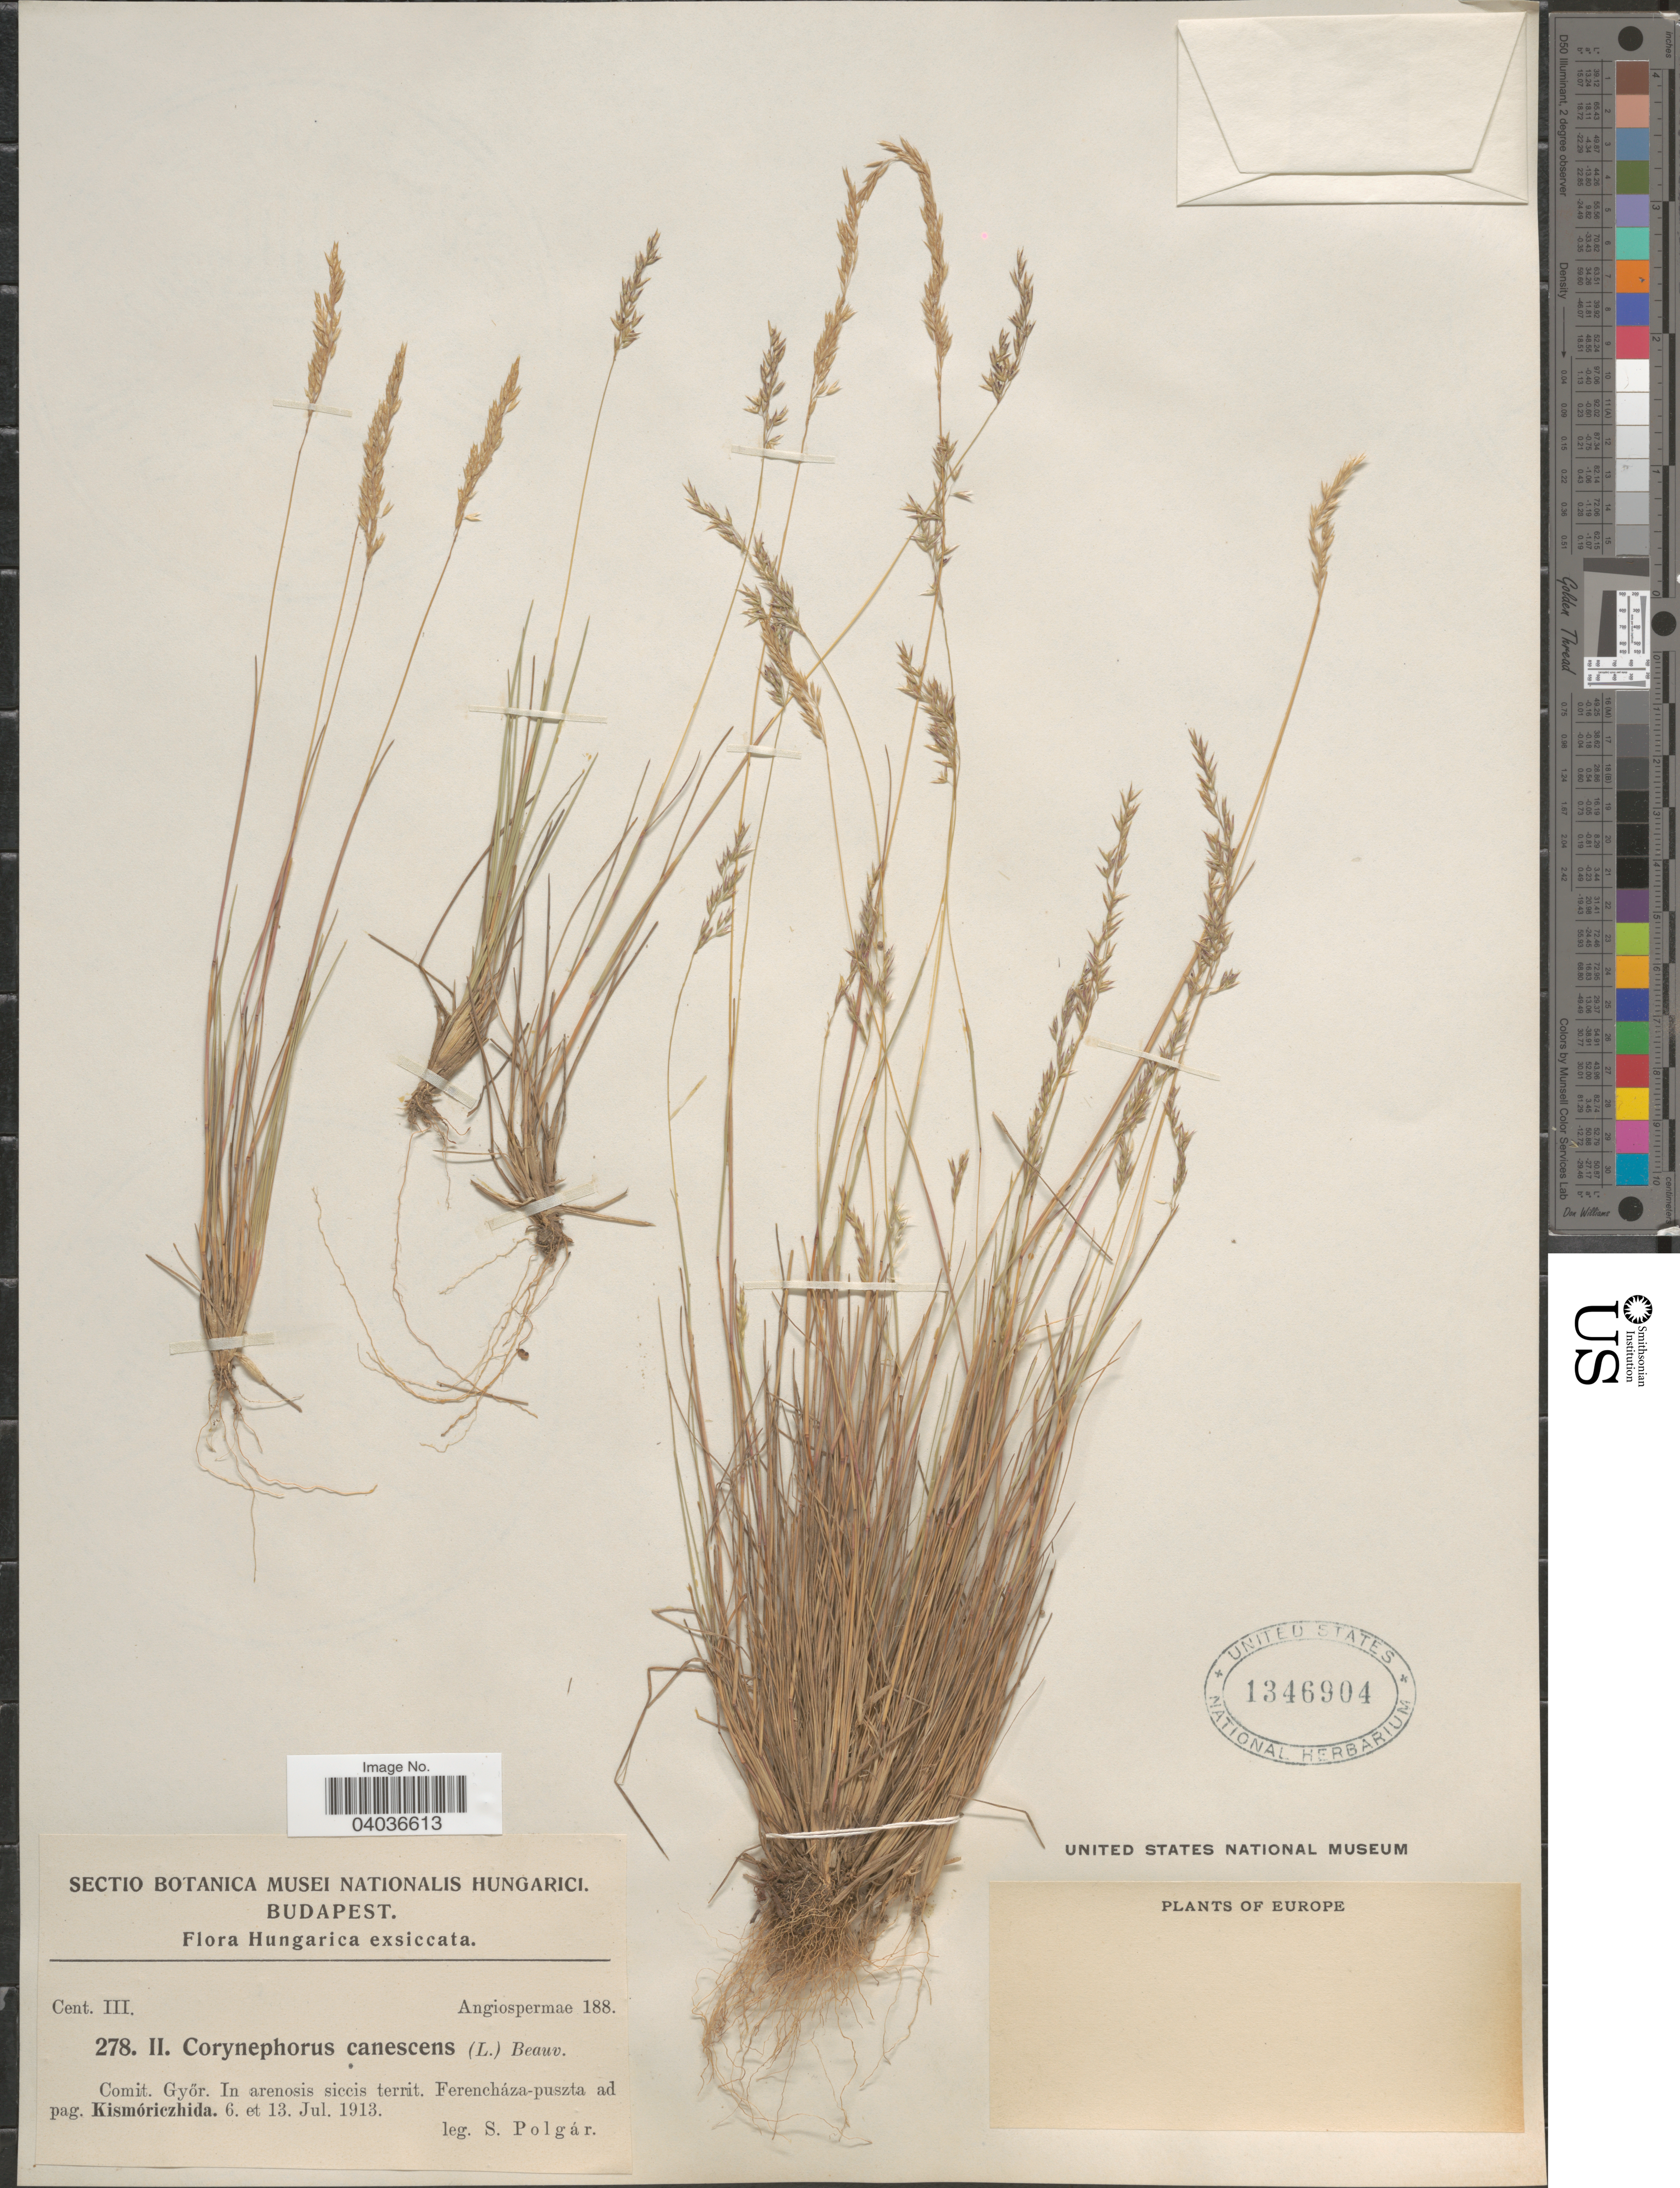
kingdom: Plantae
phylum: Tracheophyta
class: Liliopsida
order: Poales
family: Poaceae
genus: Corynephorus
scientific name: Corynephorus canescens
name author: (L, MEL) P. Beauv.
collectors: S. Polgar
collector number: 278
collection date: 1913-07-06/1913-07-13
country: Hungary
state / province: Győr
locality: Comit. Györ. In arenosis siccis territ. Ferenchäza-puszta ad pag. Kismóriezhida.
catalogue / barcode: US 1346904